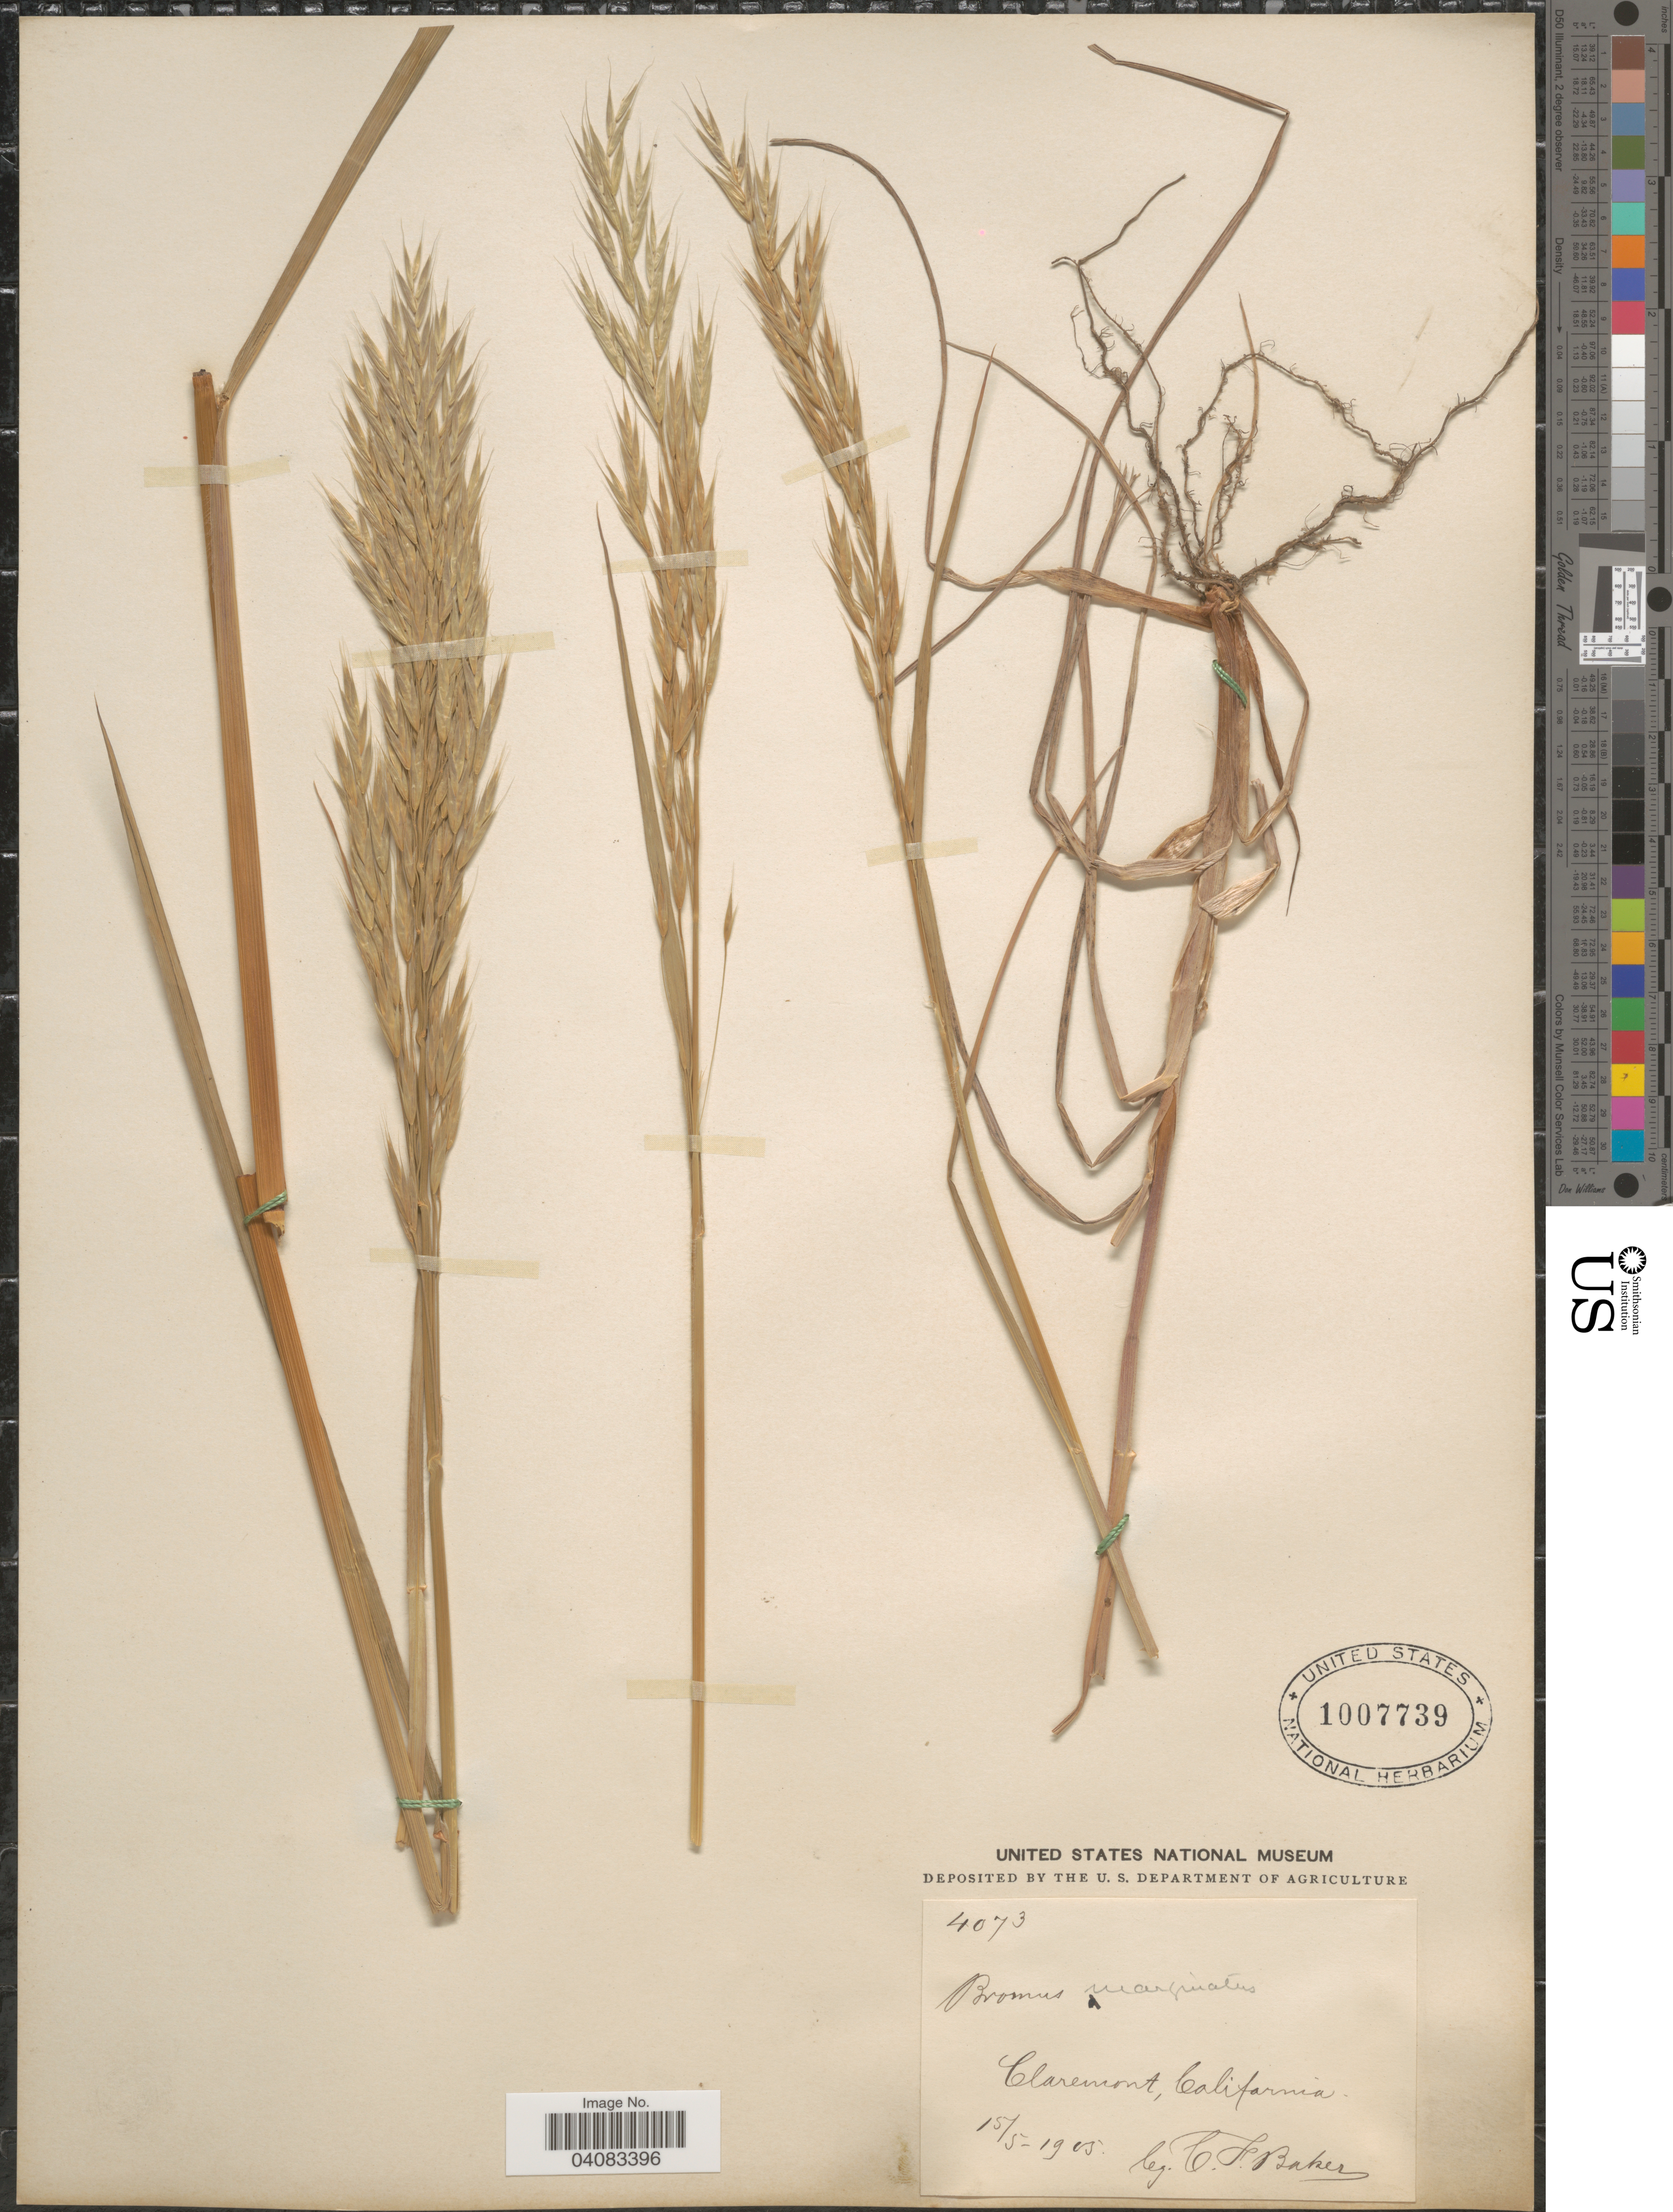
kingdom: Plantae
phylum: Tracheophyta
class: Liliopsida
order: Poales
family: Poaceae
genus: Bromus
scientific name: Bromus marginatus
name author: Nees ex Steud.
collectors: C. F. Baker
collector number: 4073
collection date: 1905-05-15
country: United States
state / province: California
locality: Claremont.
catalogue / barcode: US 1007739